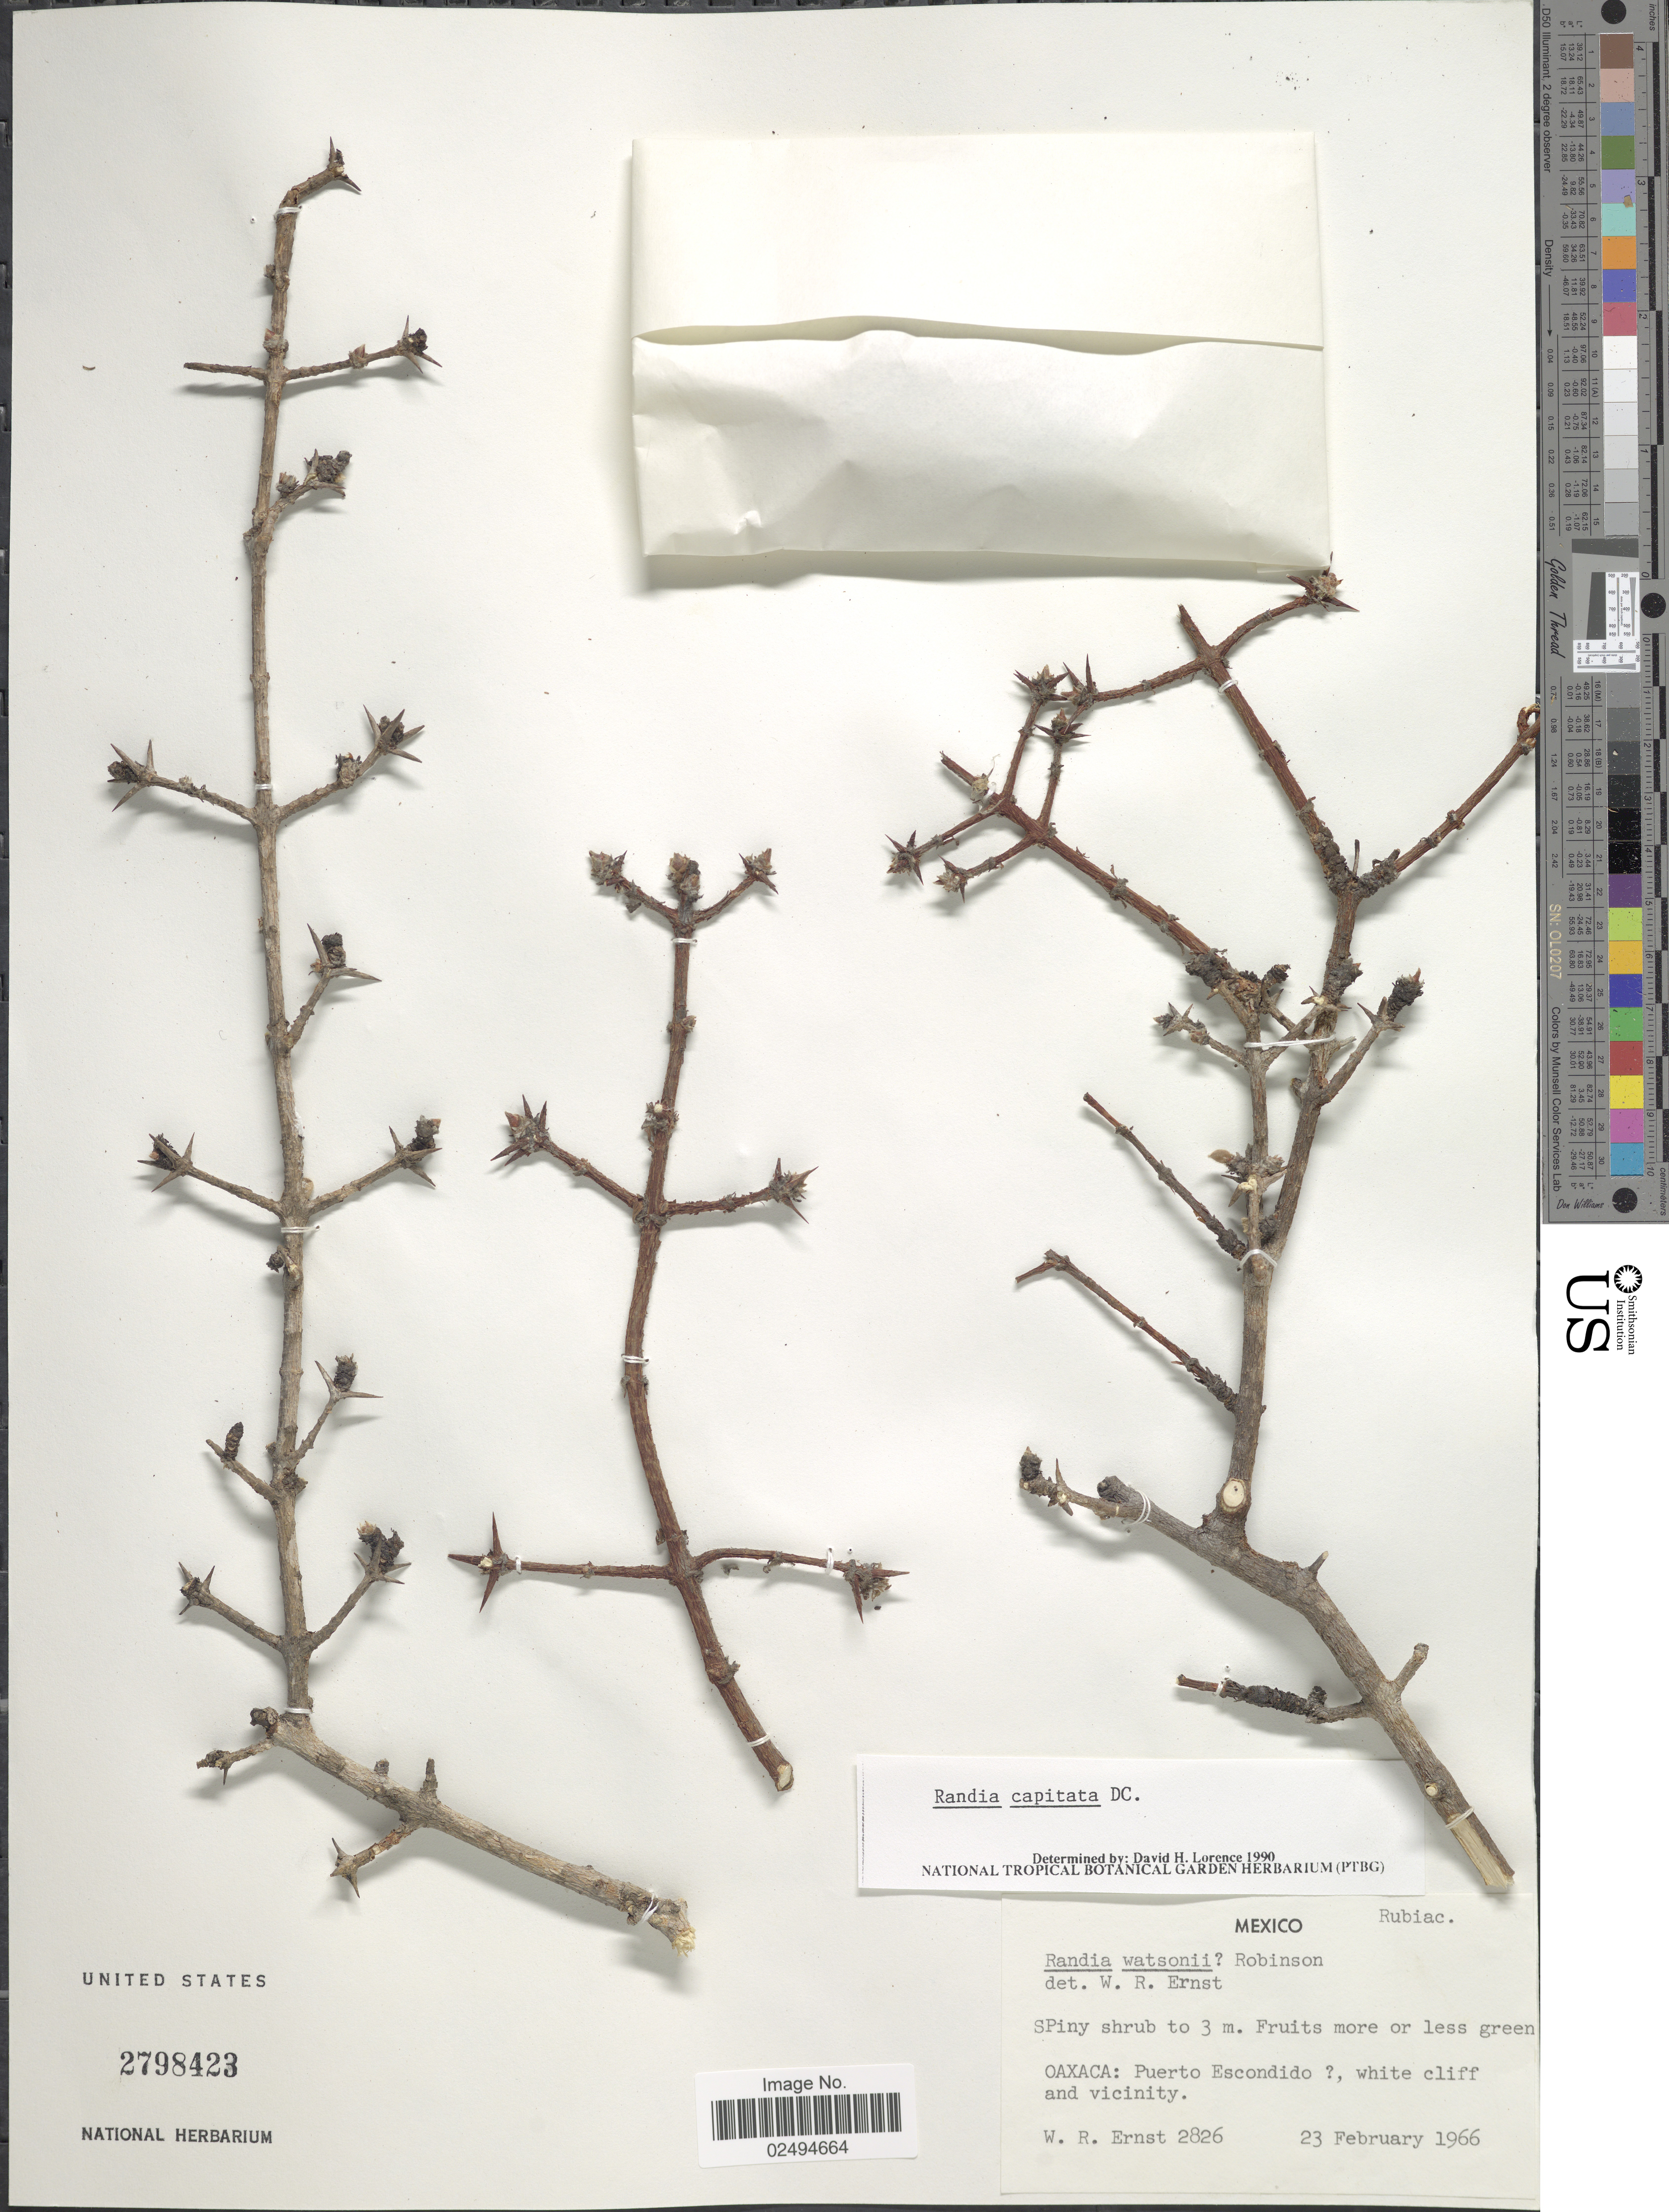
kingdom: Plantae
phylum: Tracheophyta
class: Magnoliopsida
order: Gentianales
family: Rubiaceae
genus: Randia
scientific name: Randia capitata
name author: DC.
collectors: W. R. Ernst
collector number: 2826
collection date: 1966-02-23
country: Mexico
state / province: Oaxaca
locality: Puerto Escondido [unsure placement], white cliff and vicinity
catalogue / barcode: US 2798423